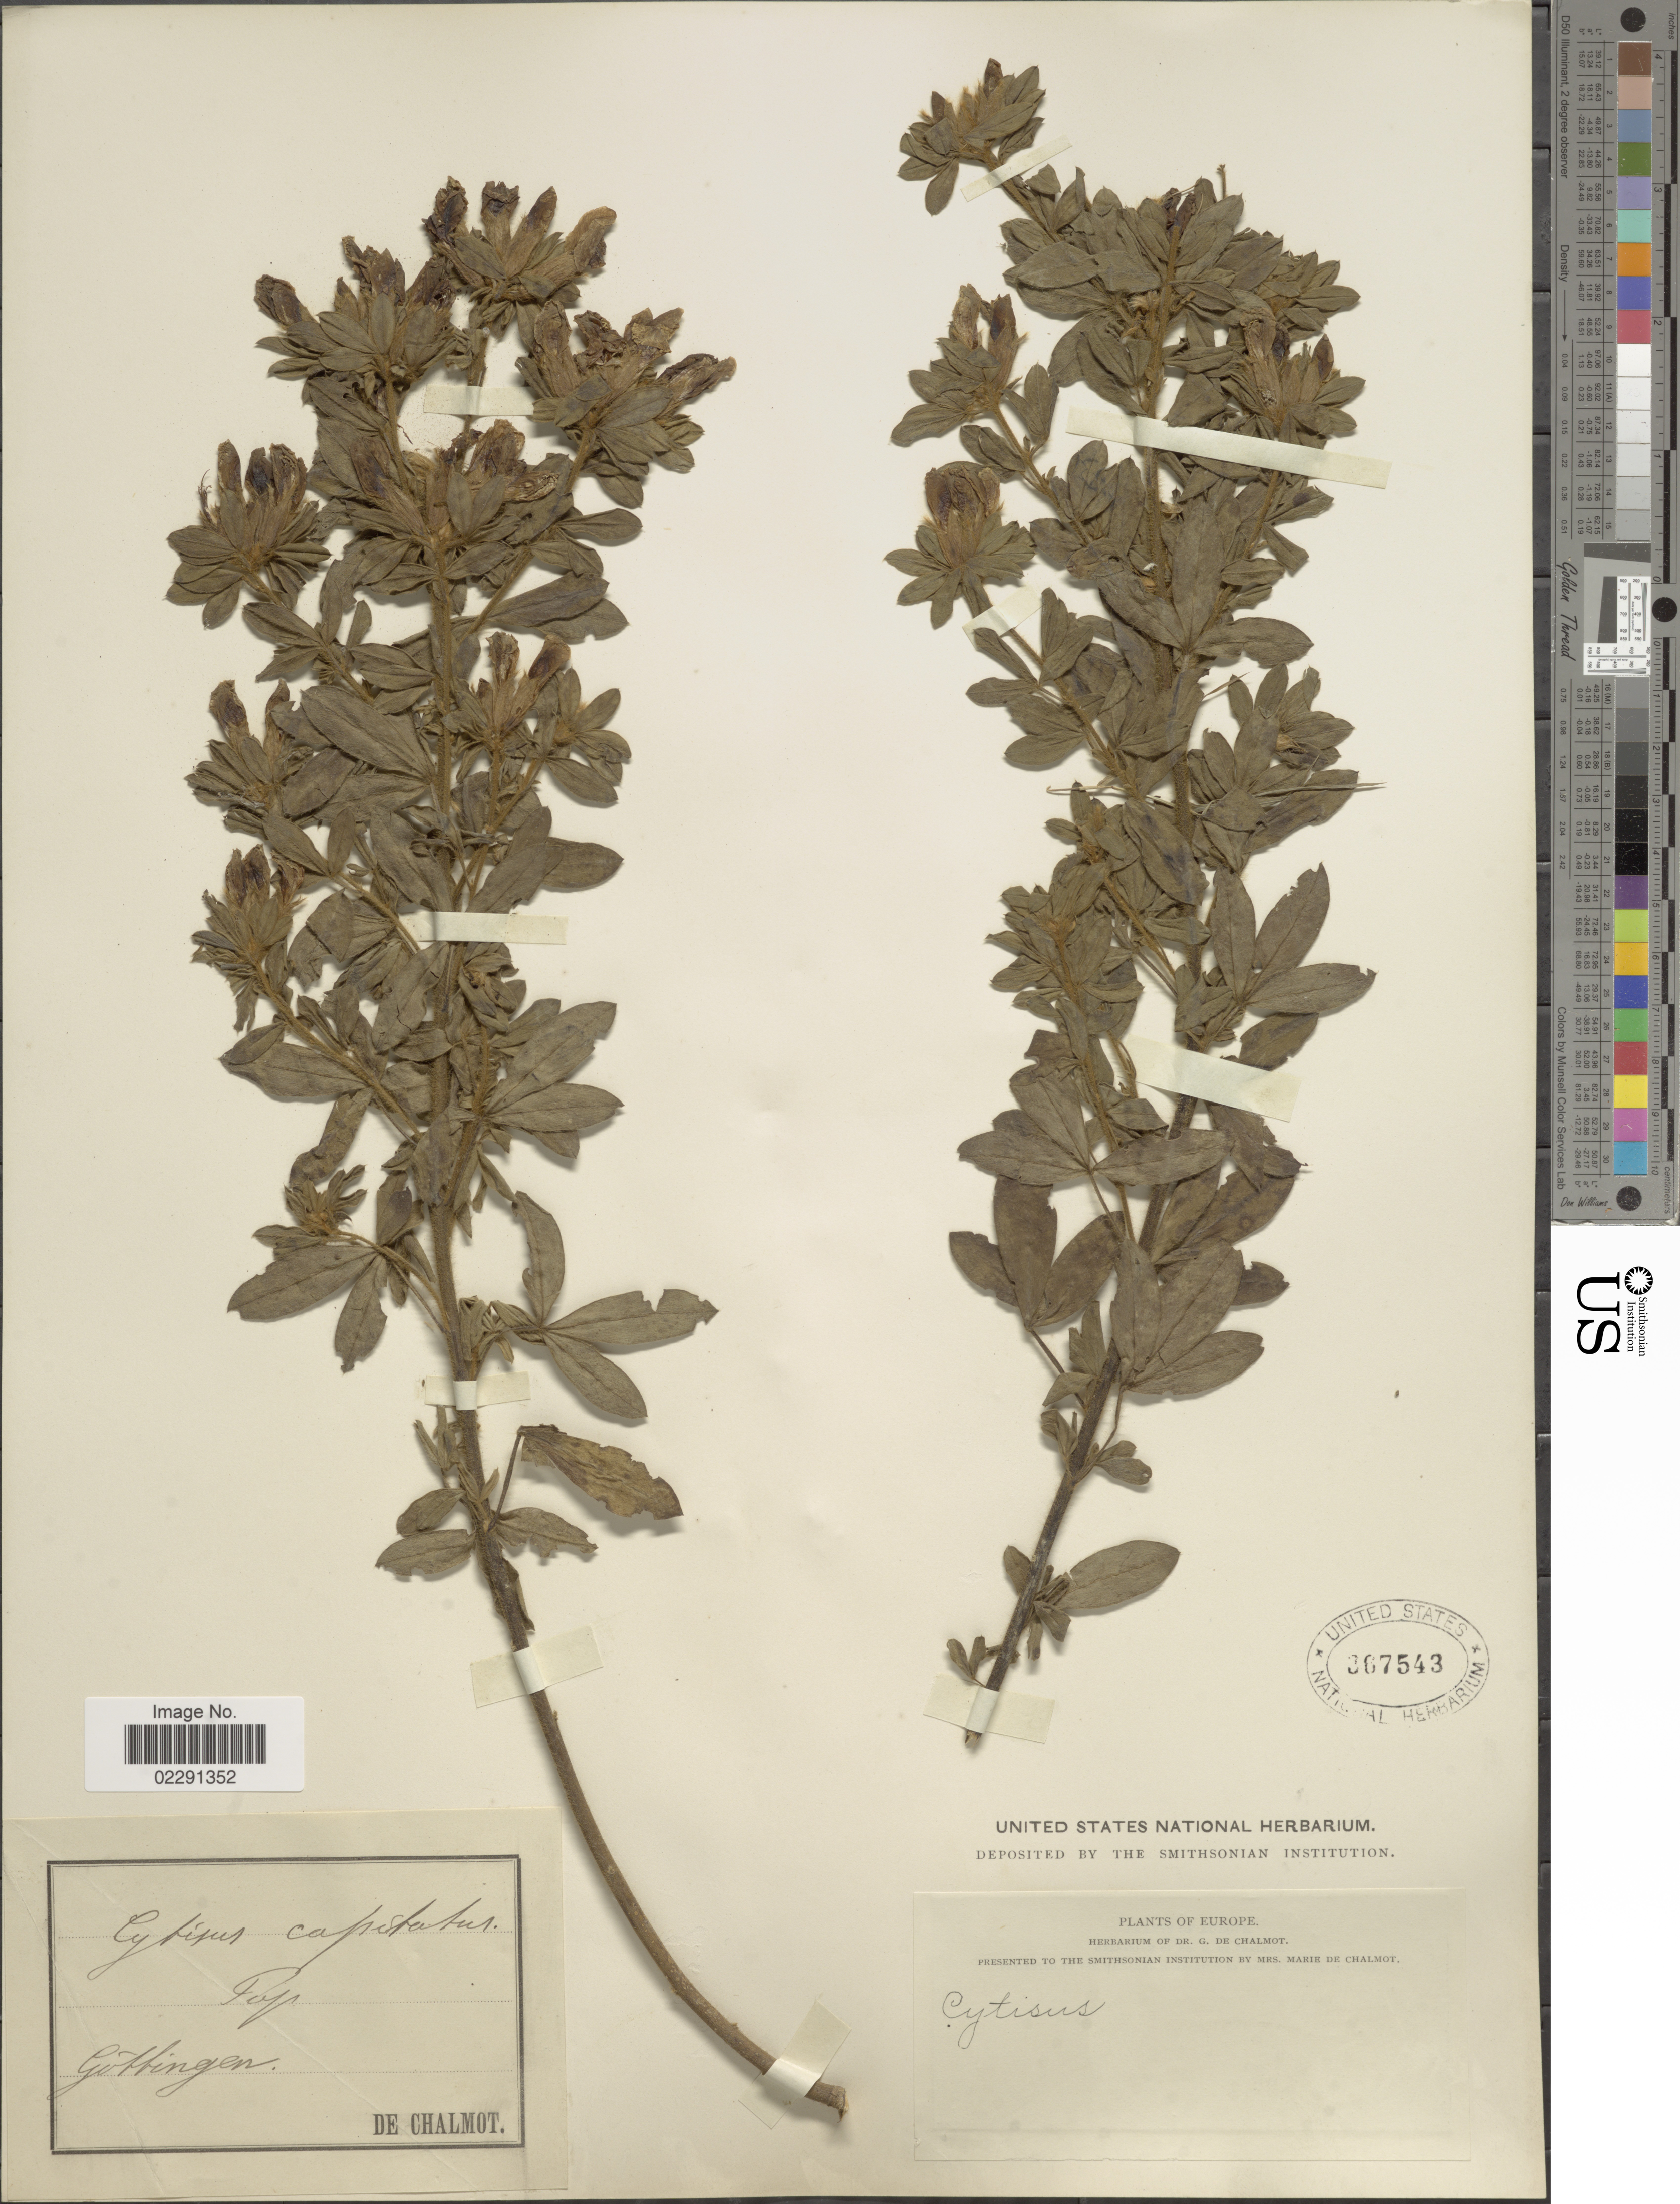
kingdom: Plantae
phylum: Tracheophyta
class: Magnoliopsida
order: Fabales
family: Fabaceae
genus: Cytisus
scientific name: Cytisus hirsutus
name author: L.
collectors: G. de Chalmot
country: Germany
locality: Gottingen. [interpreted]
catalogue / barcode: US 367543